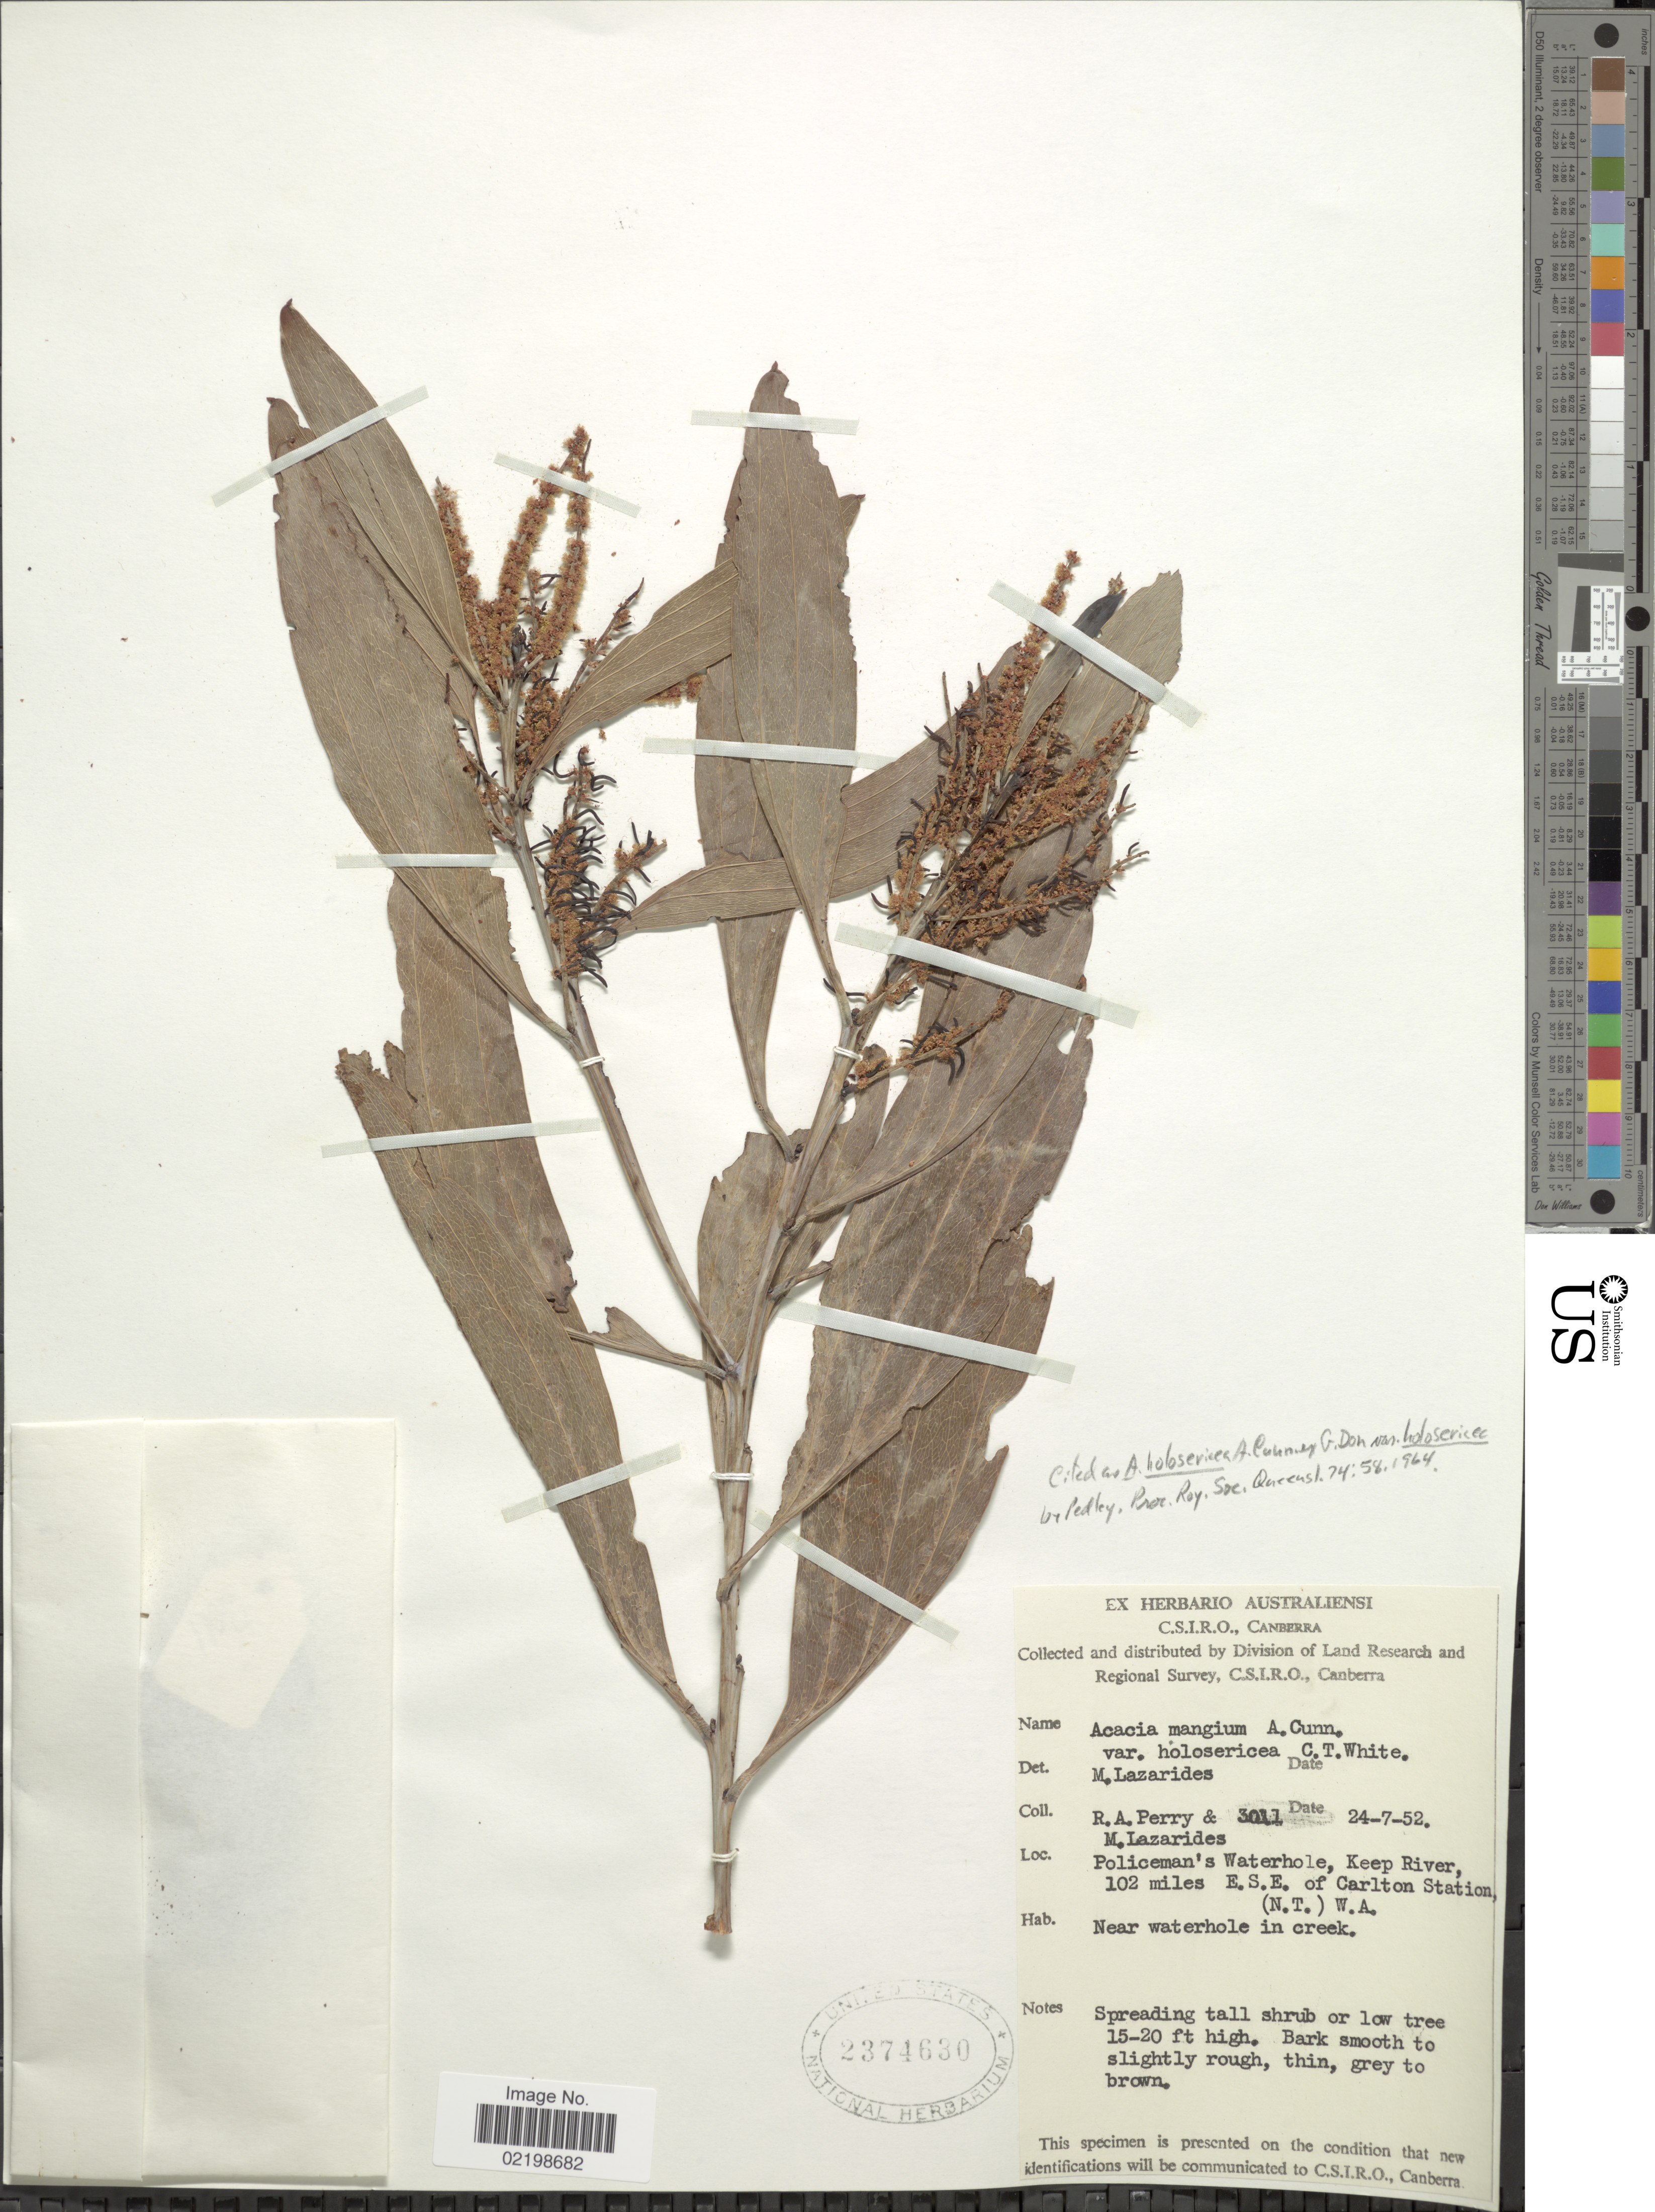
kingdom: Plantae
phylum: Tracheophyta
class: Magnoliopsida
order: Fabales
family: Fabaceae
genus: Acacia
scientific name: Acacia holosericea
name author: A. Cunn. ex Don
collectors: Perry, R. A. & M. Lazarides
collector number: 3011*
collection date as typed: Transcribed d/m/y: 27/7/52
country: Australia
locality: Policeman's Waterhole, Keep River,102 miles E.S.E. of Carlton Station (N.T) W.A.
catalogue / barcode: US 2374630